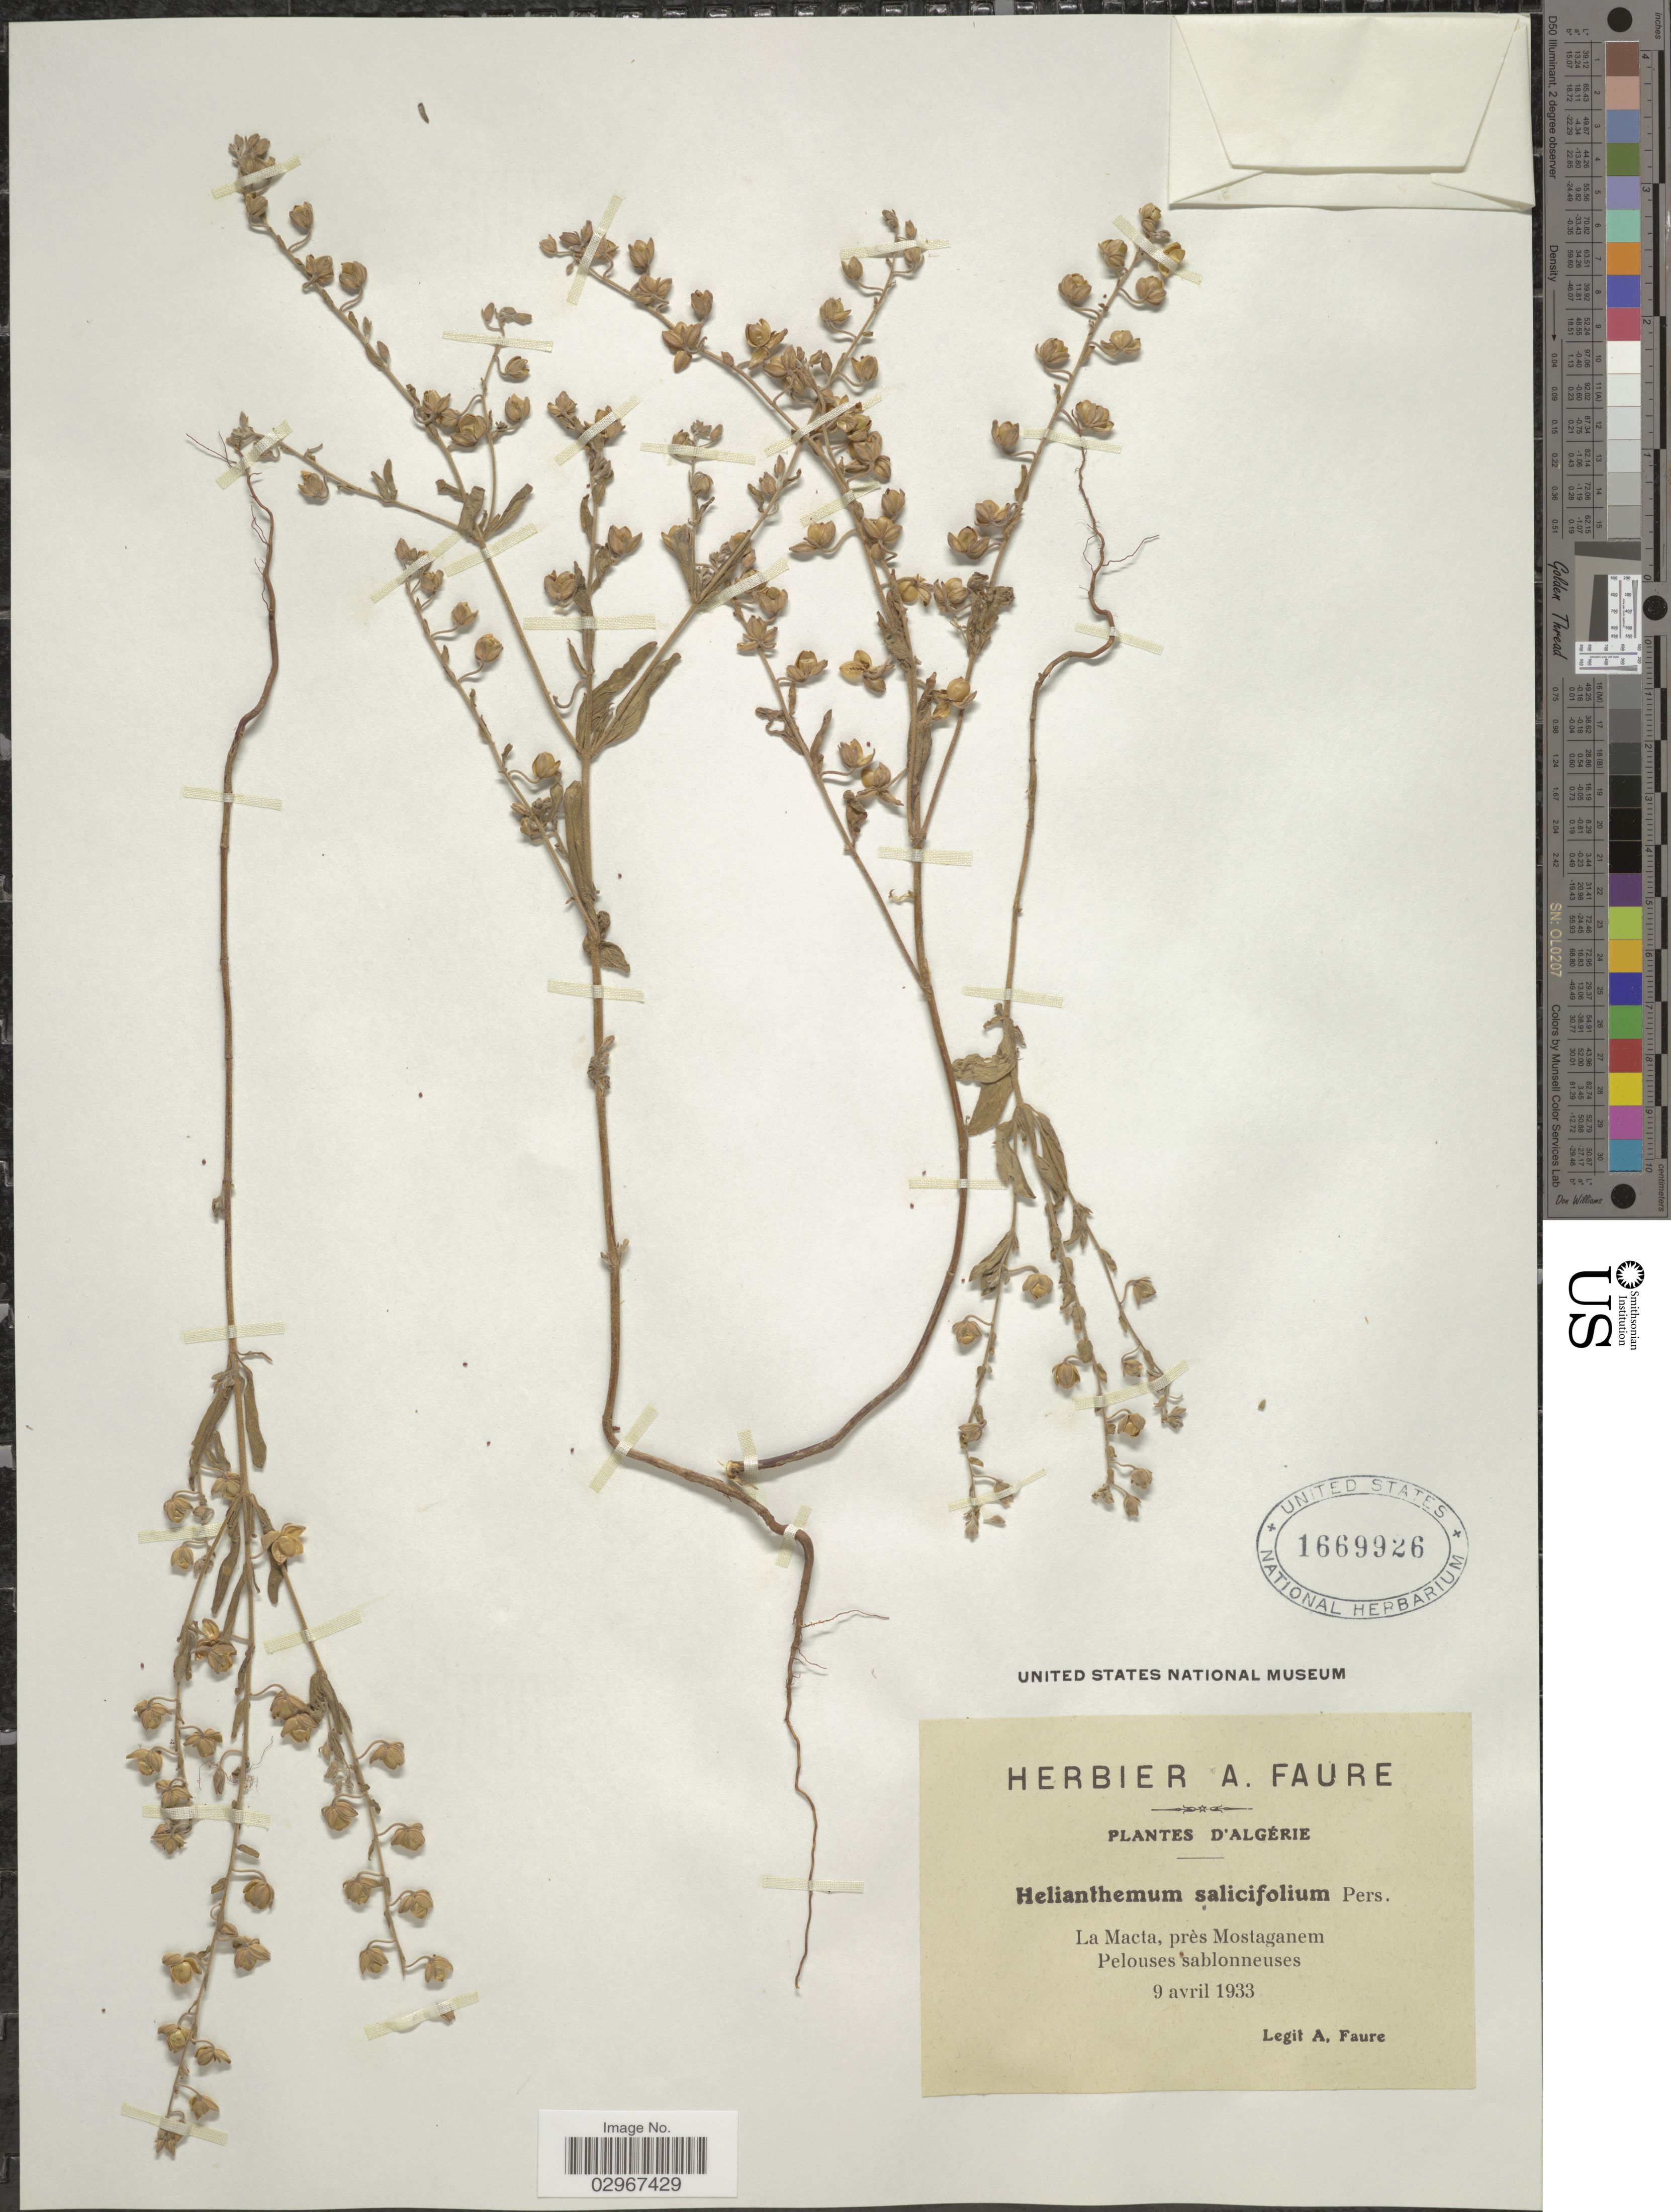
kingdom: Plantae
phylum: Tracheophyta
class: Magnoliopsida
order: Malvales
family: Cistaceae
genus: Helianthemum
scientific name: Helianthemum salicifolium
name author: (L.) Mill.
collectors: A. Faure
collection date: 1933-04-09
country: Algeria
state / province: Mostaganem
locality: La Macta, près Mostaganem. Pelouses sablonneuses.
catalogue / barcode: US 1669926